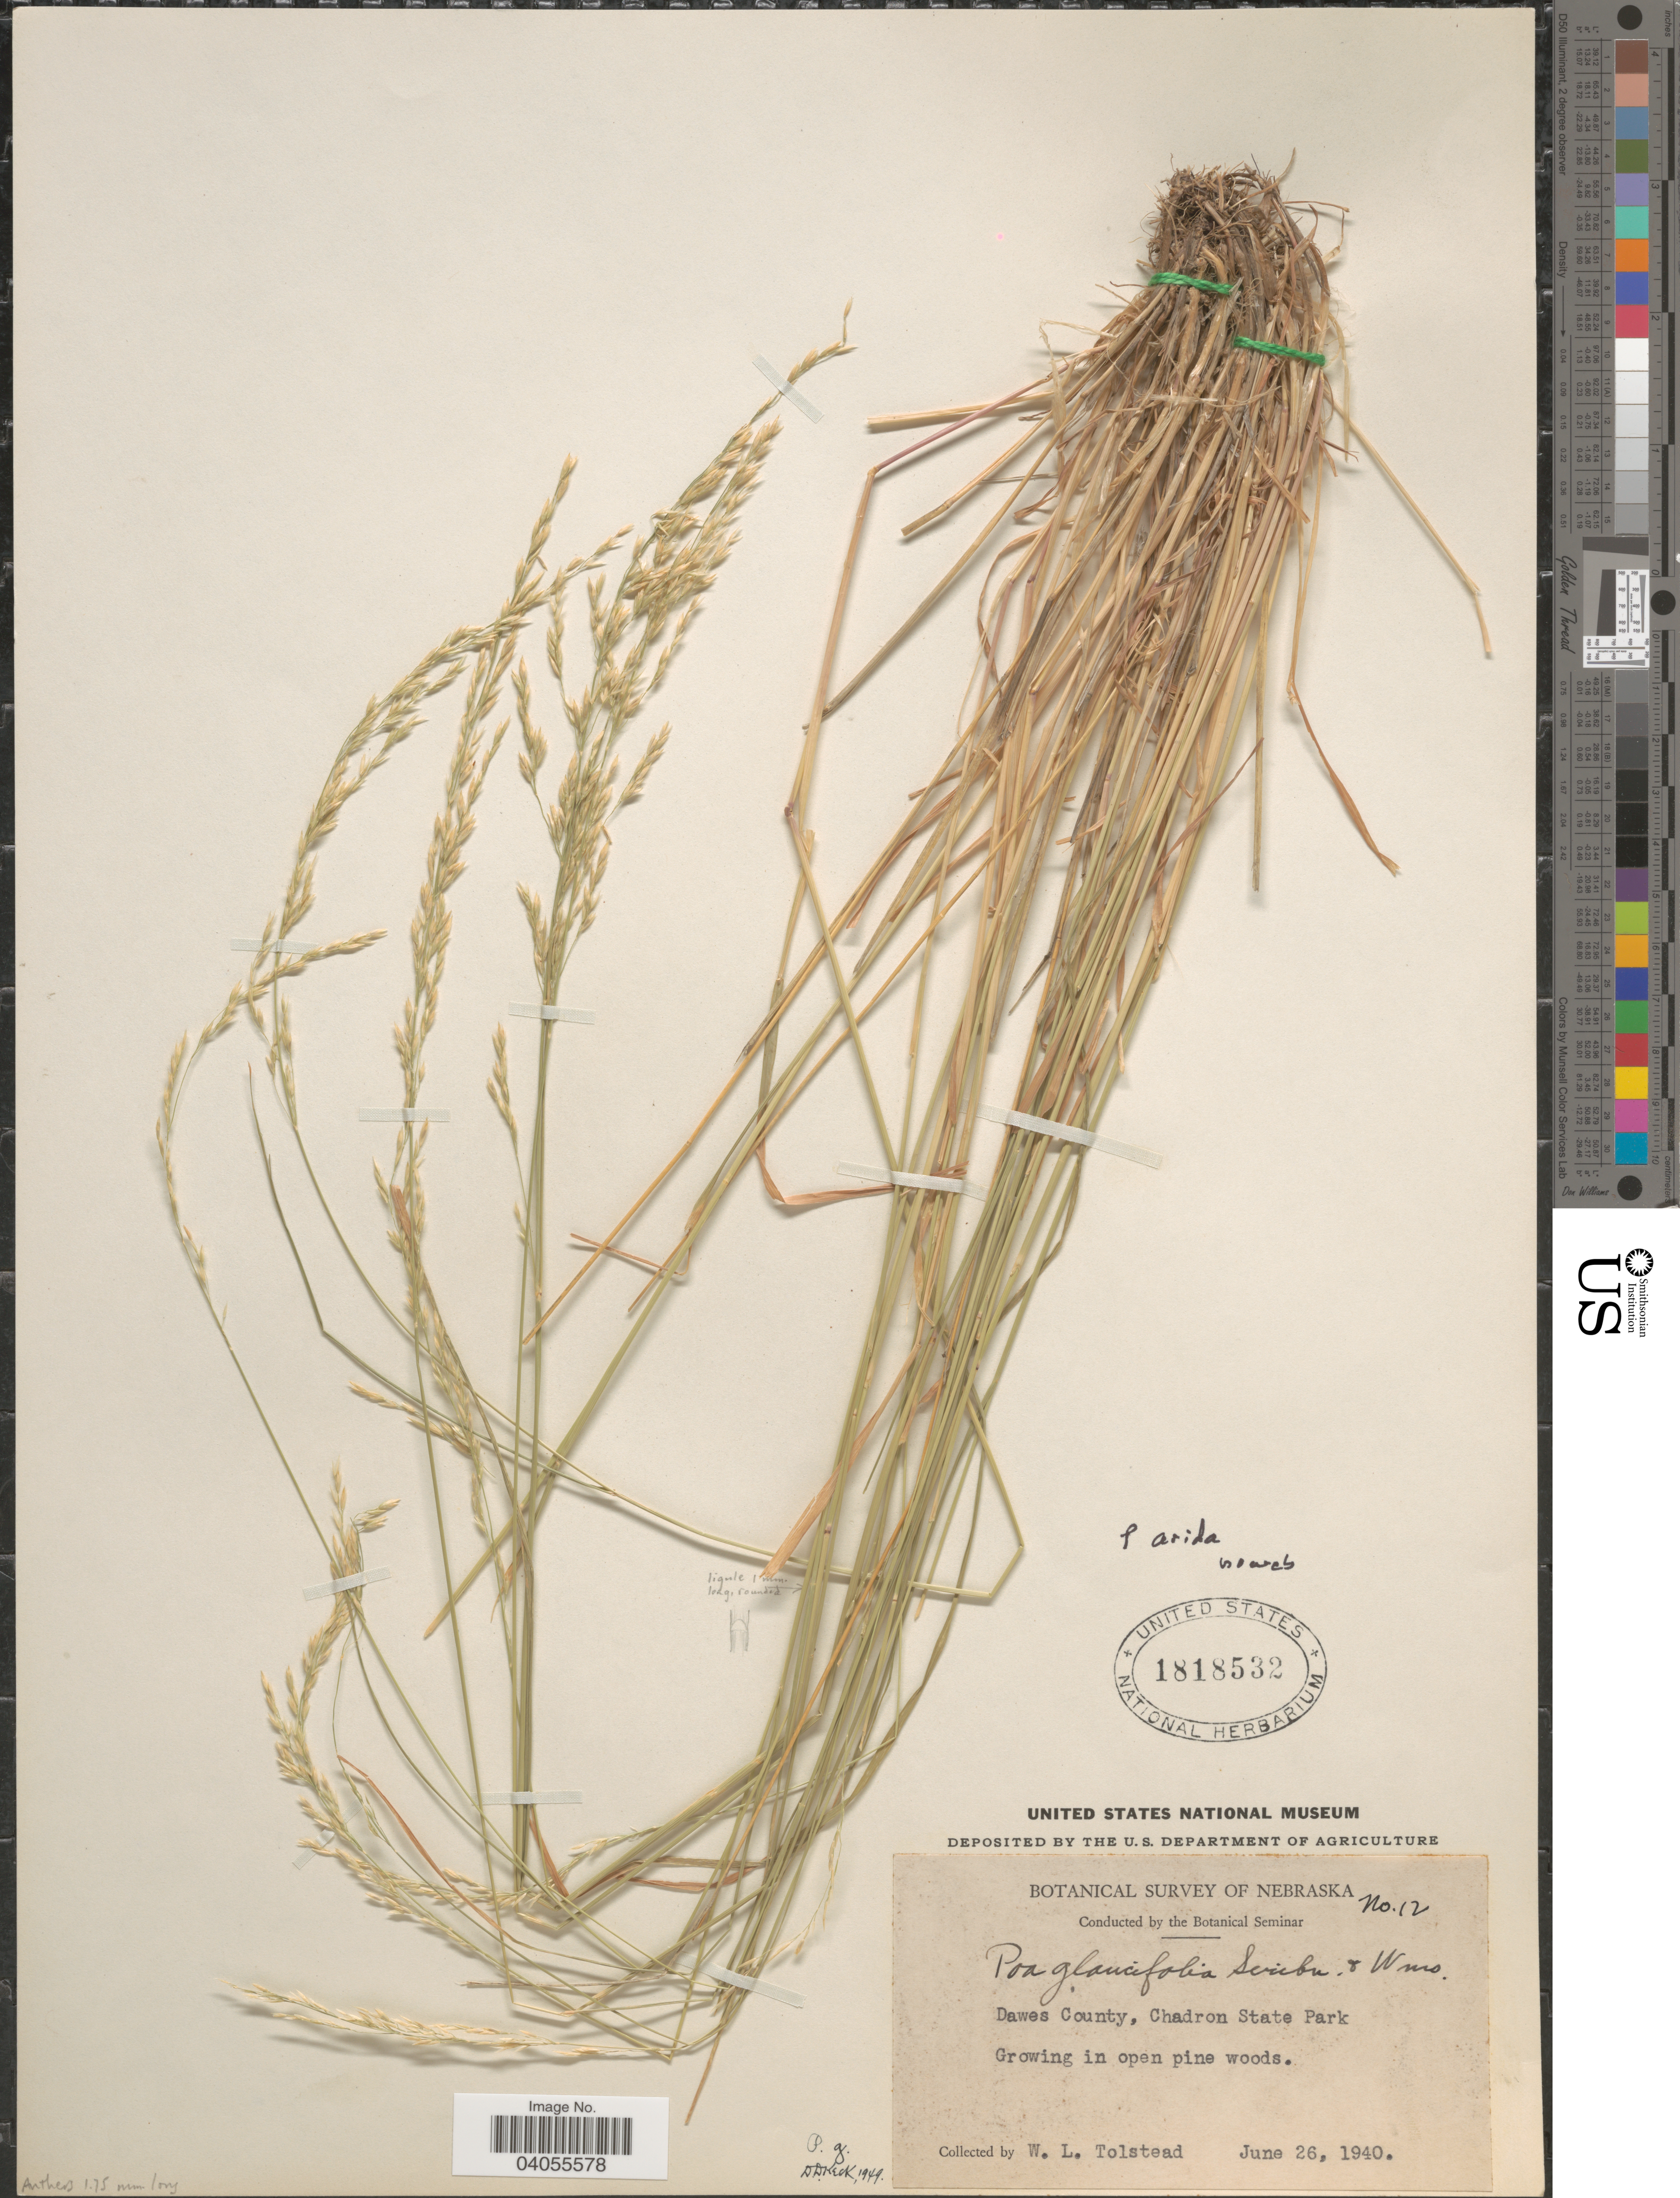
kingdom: Plantae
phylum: Tracheophyta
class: Liliopsida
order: Poales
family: Poaceae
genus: Poa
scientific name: Poa arida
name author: Vasey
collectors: W. Tolstead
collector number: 12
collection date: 1940-06-26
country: United States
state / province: Nebraska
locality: Dawes County, Chadron State Park.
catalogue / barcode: US 1818532